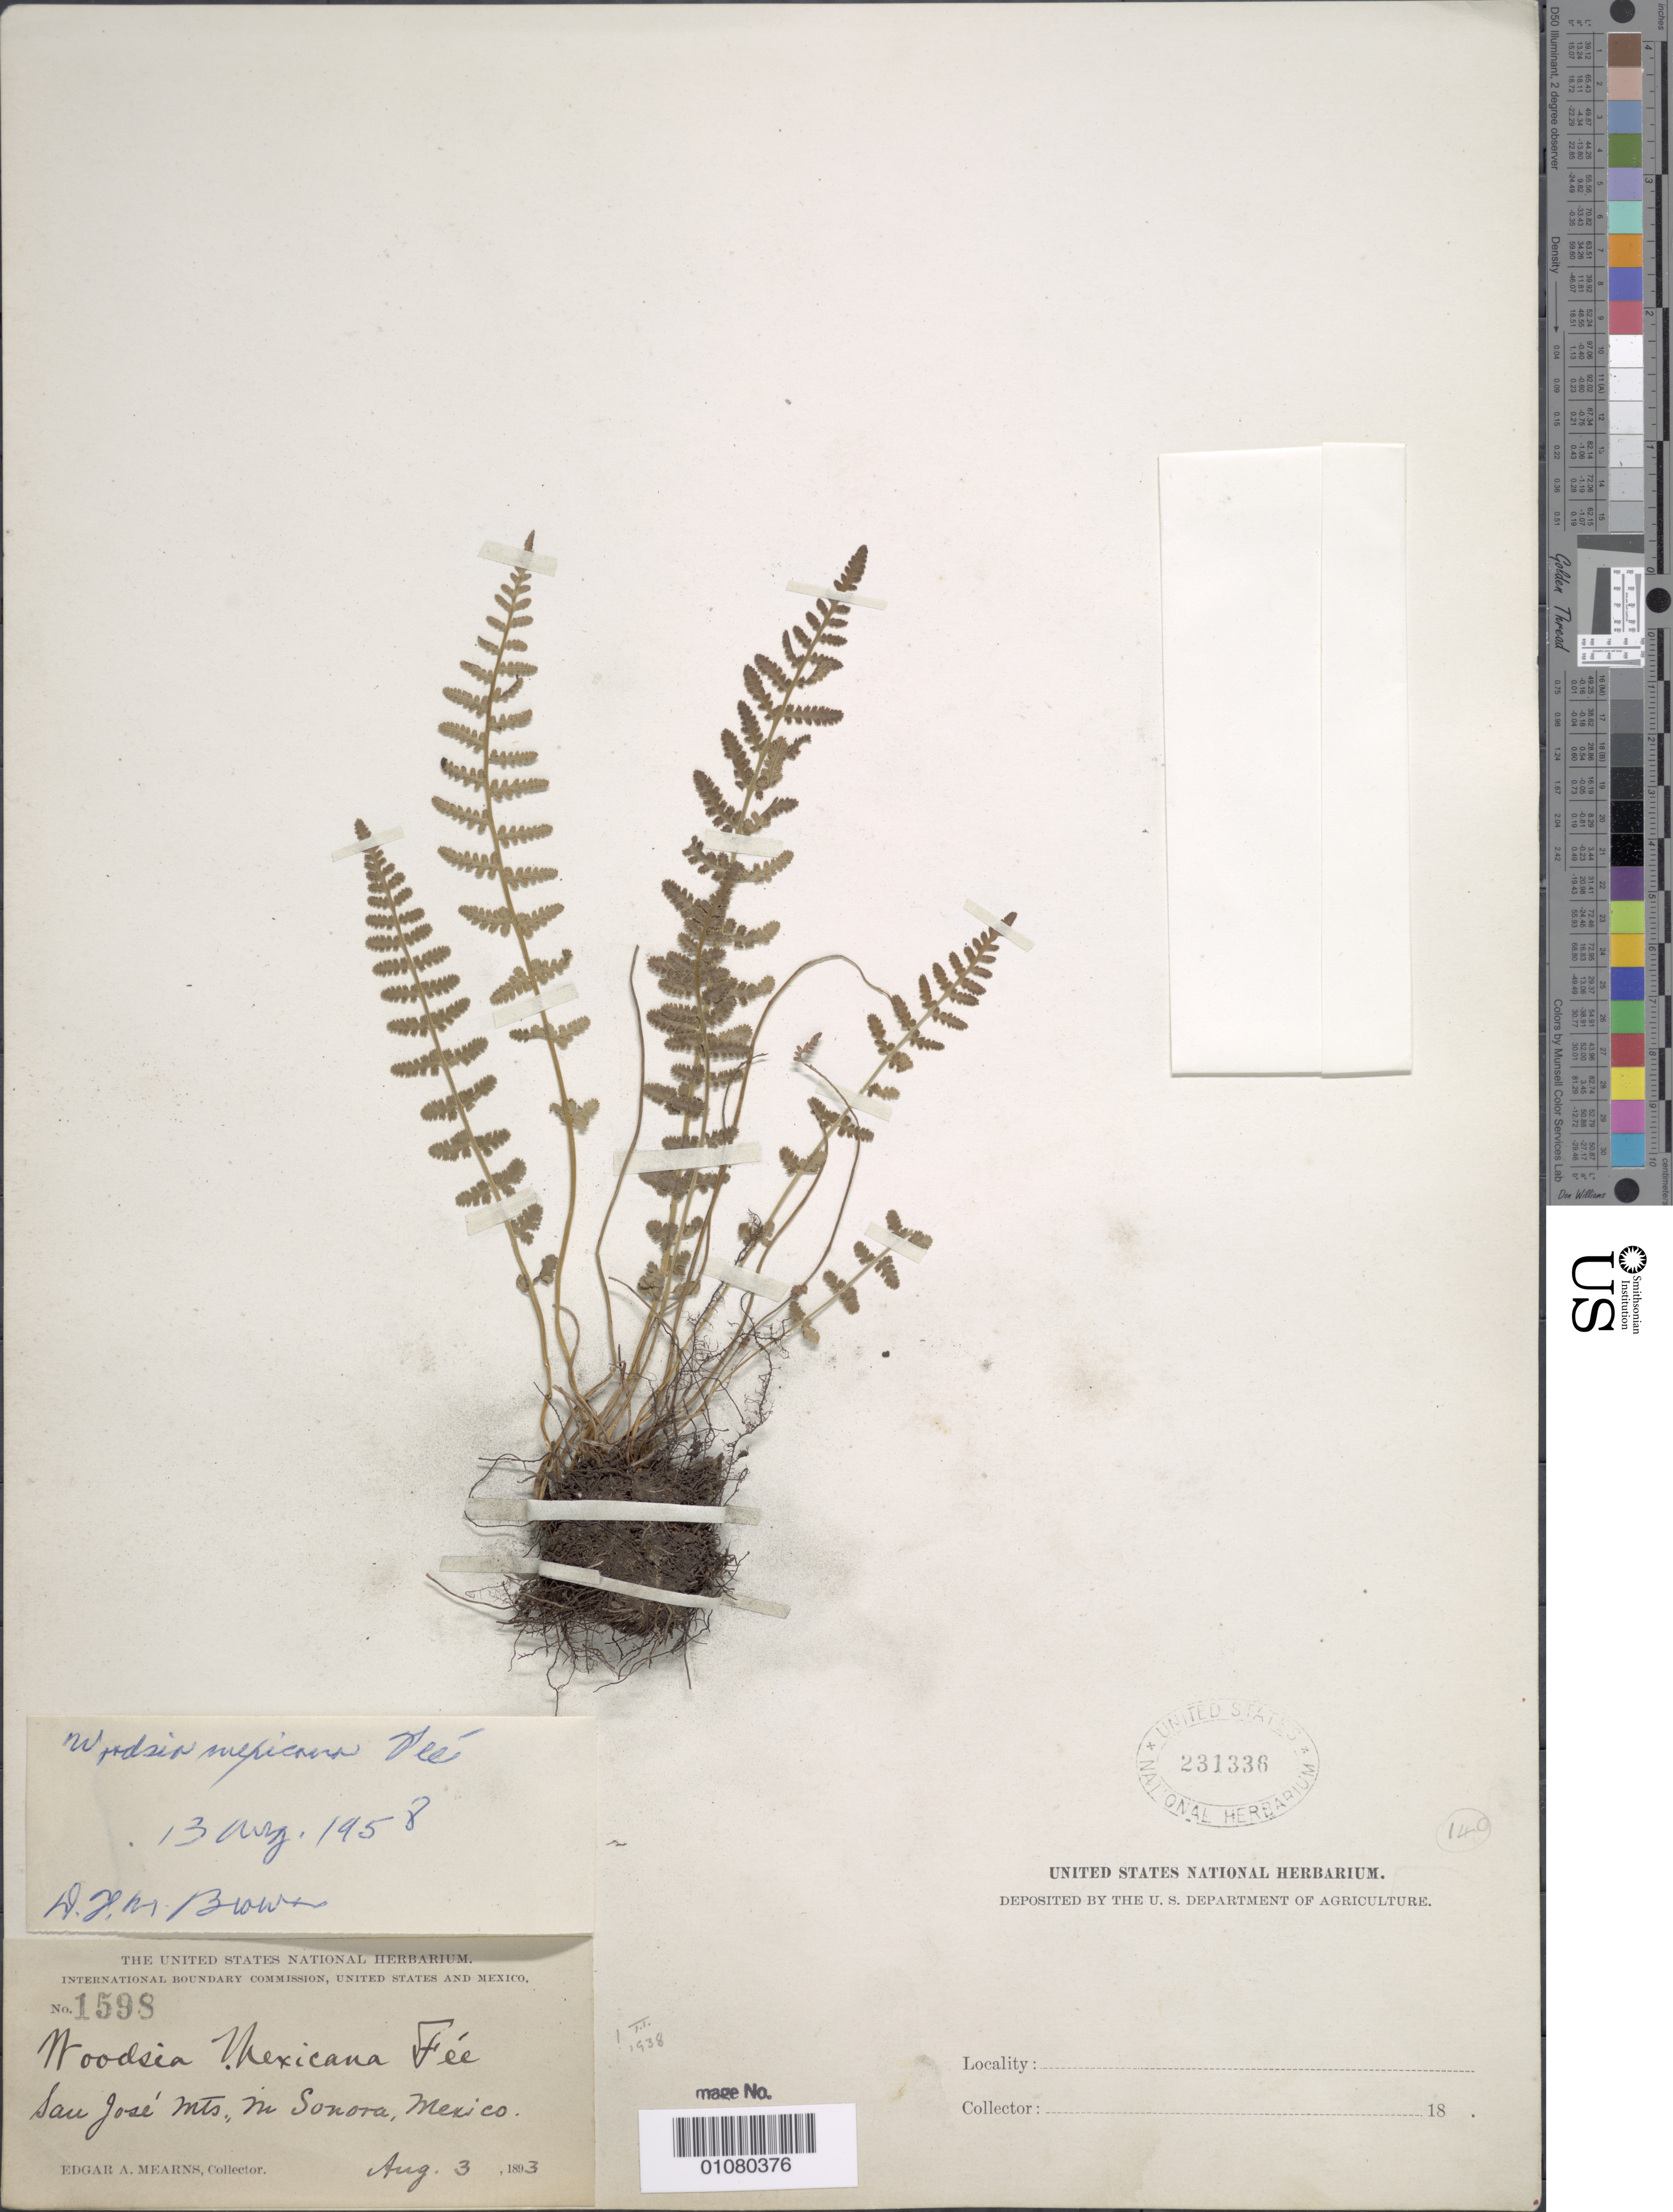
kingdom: Plantae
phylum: Tracheophyta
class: Polypodiopsida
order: Polypodiales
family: Woodsiaceae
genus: Woodsia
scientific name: Woodsia mexicana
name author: Fée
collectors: E. A. Mearns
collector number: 1598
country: Mexico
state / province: Sonora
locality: San Jose Mts., Ni Sonora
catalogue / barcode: US 231336